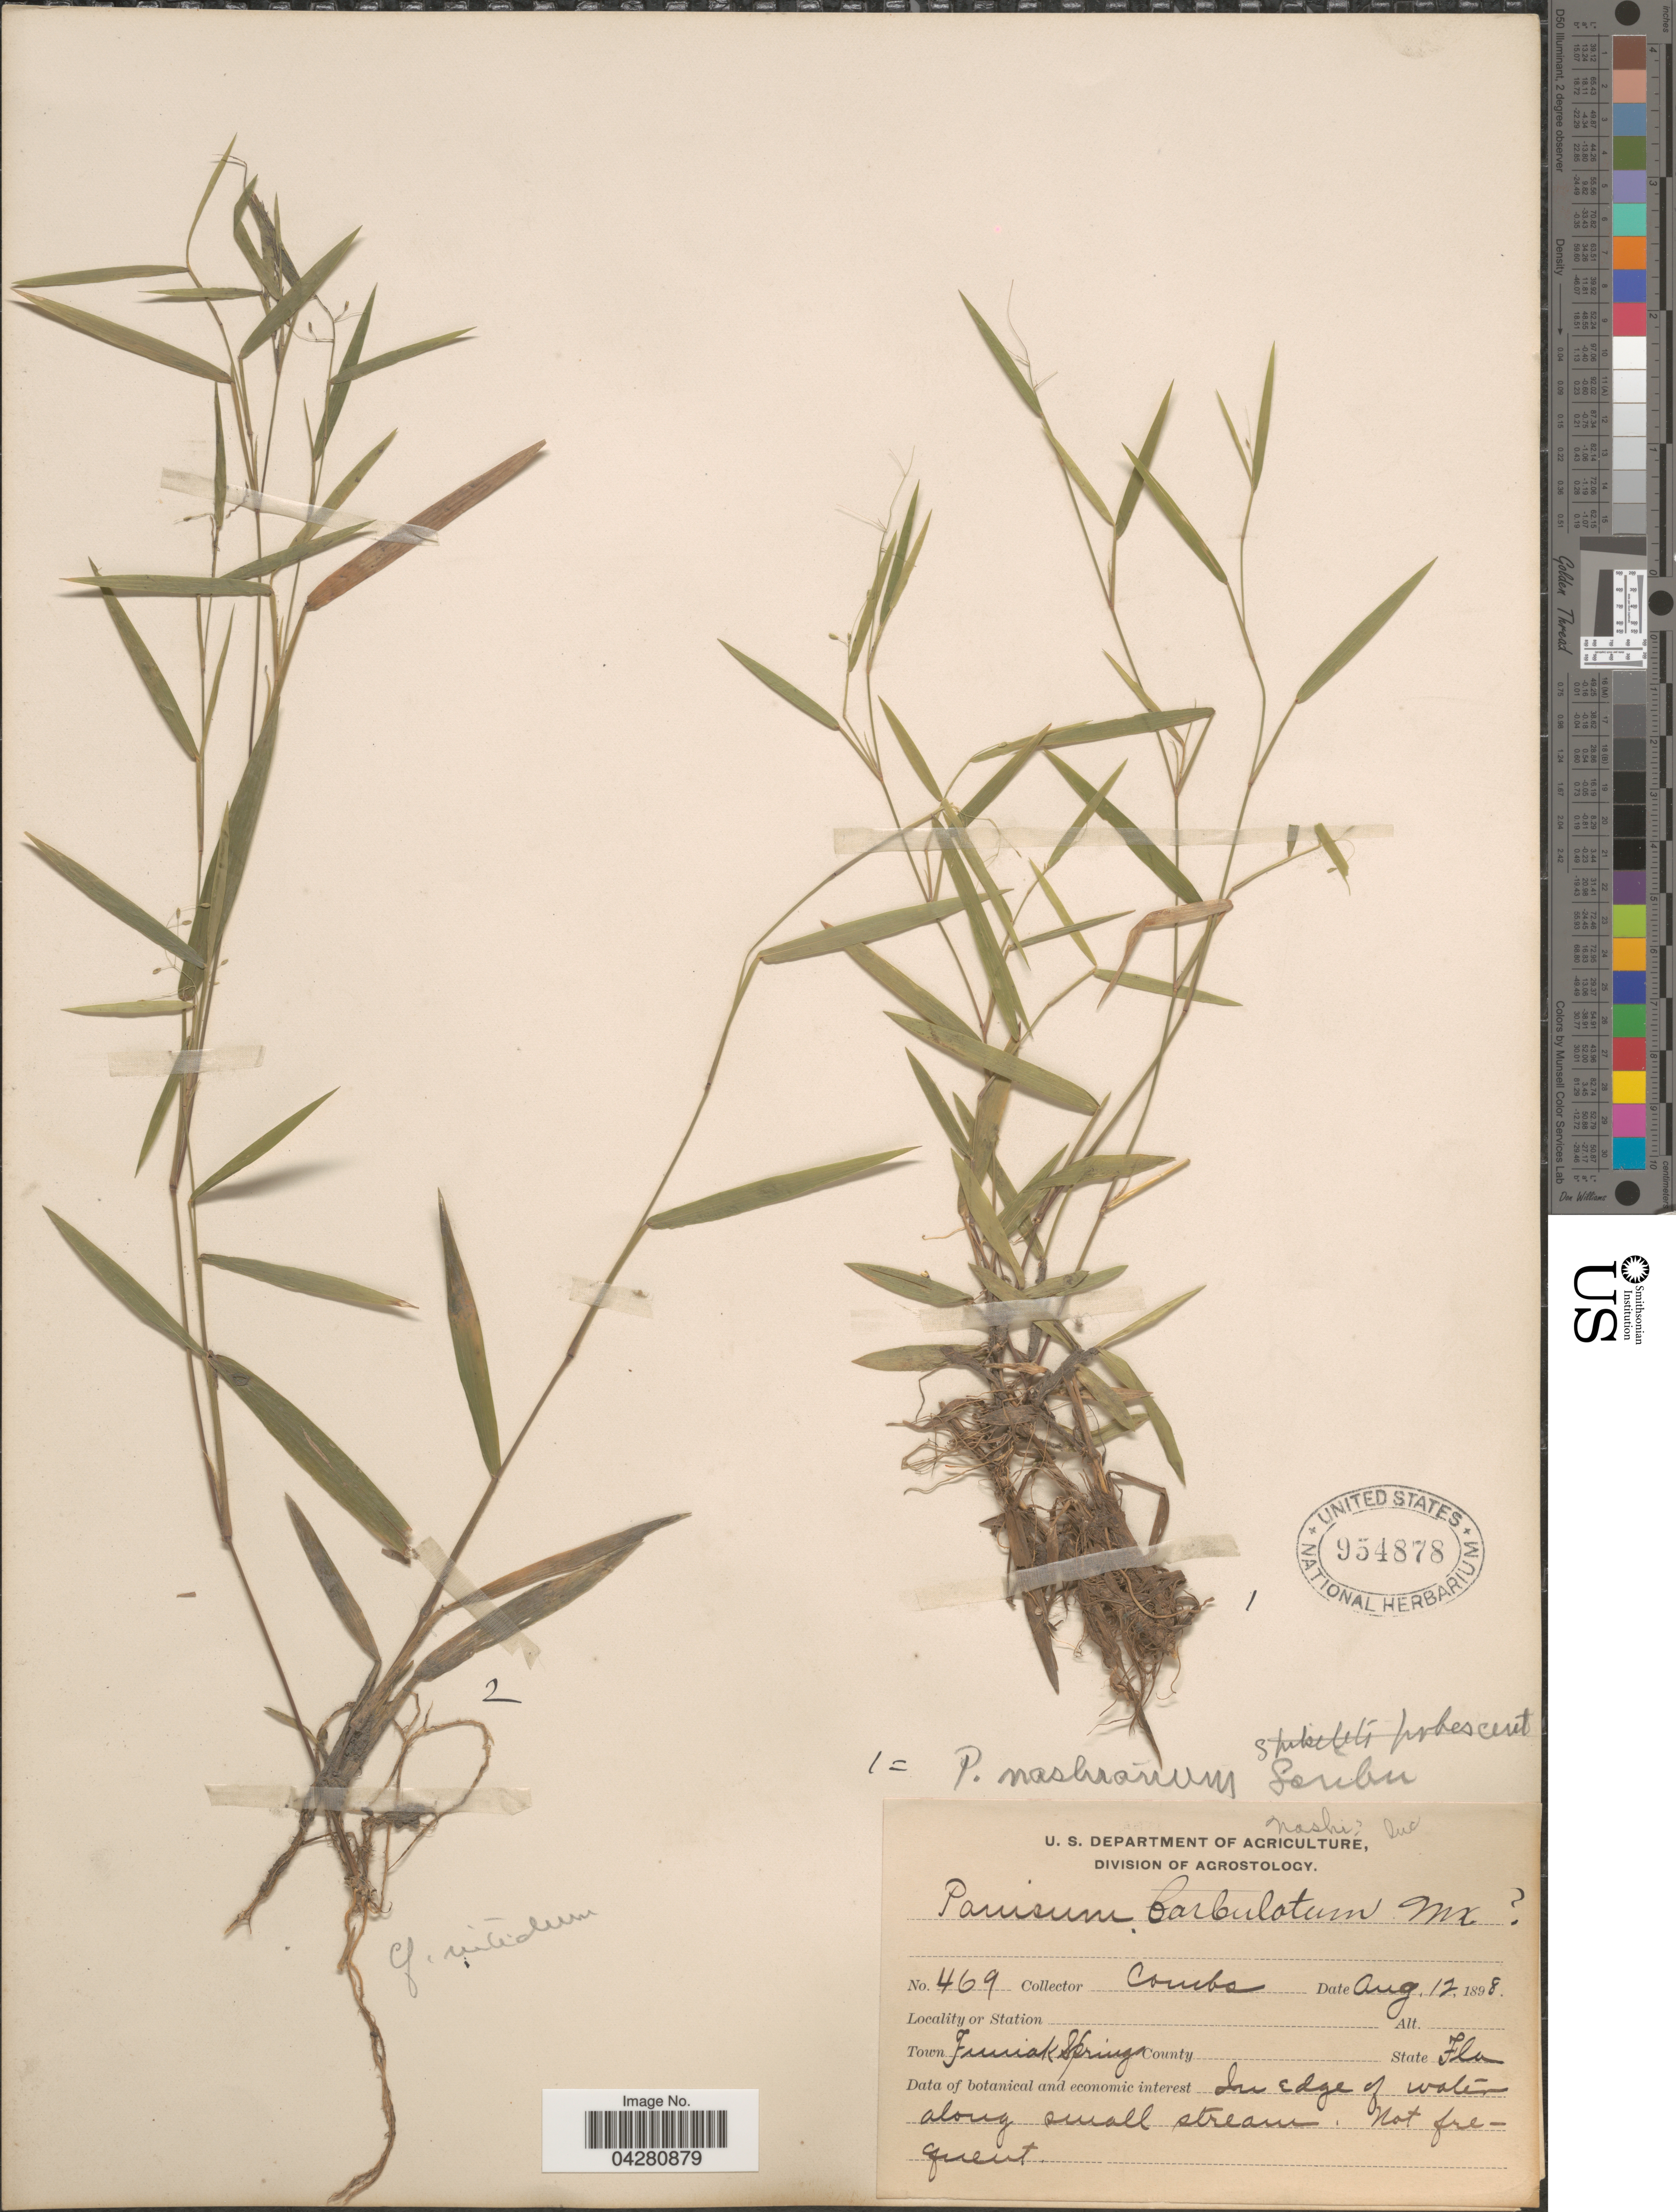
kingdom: Plantae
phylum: Tracheophyta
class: Liliopsida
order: Poales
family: Poaceae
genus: Dichanthelium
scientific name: Dichanthelium dichotomum var. dichotomum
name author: (L.) Gould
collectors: -. Combs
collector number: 469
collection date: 1898-08-12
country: United States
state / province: Florida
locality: Funiak Springs. In edge of water along small stream.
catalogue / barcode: US 954878